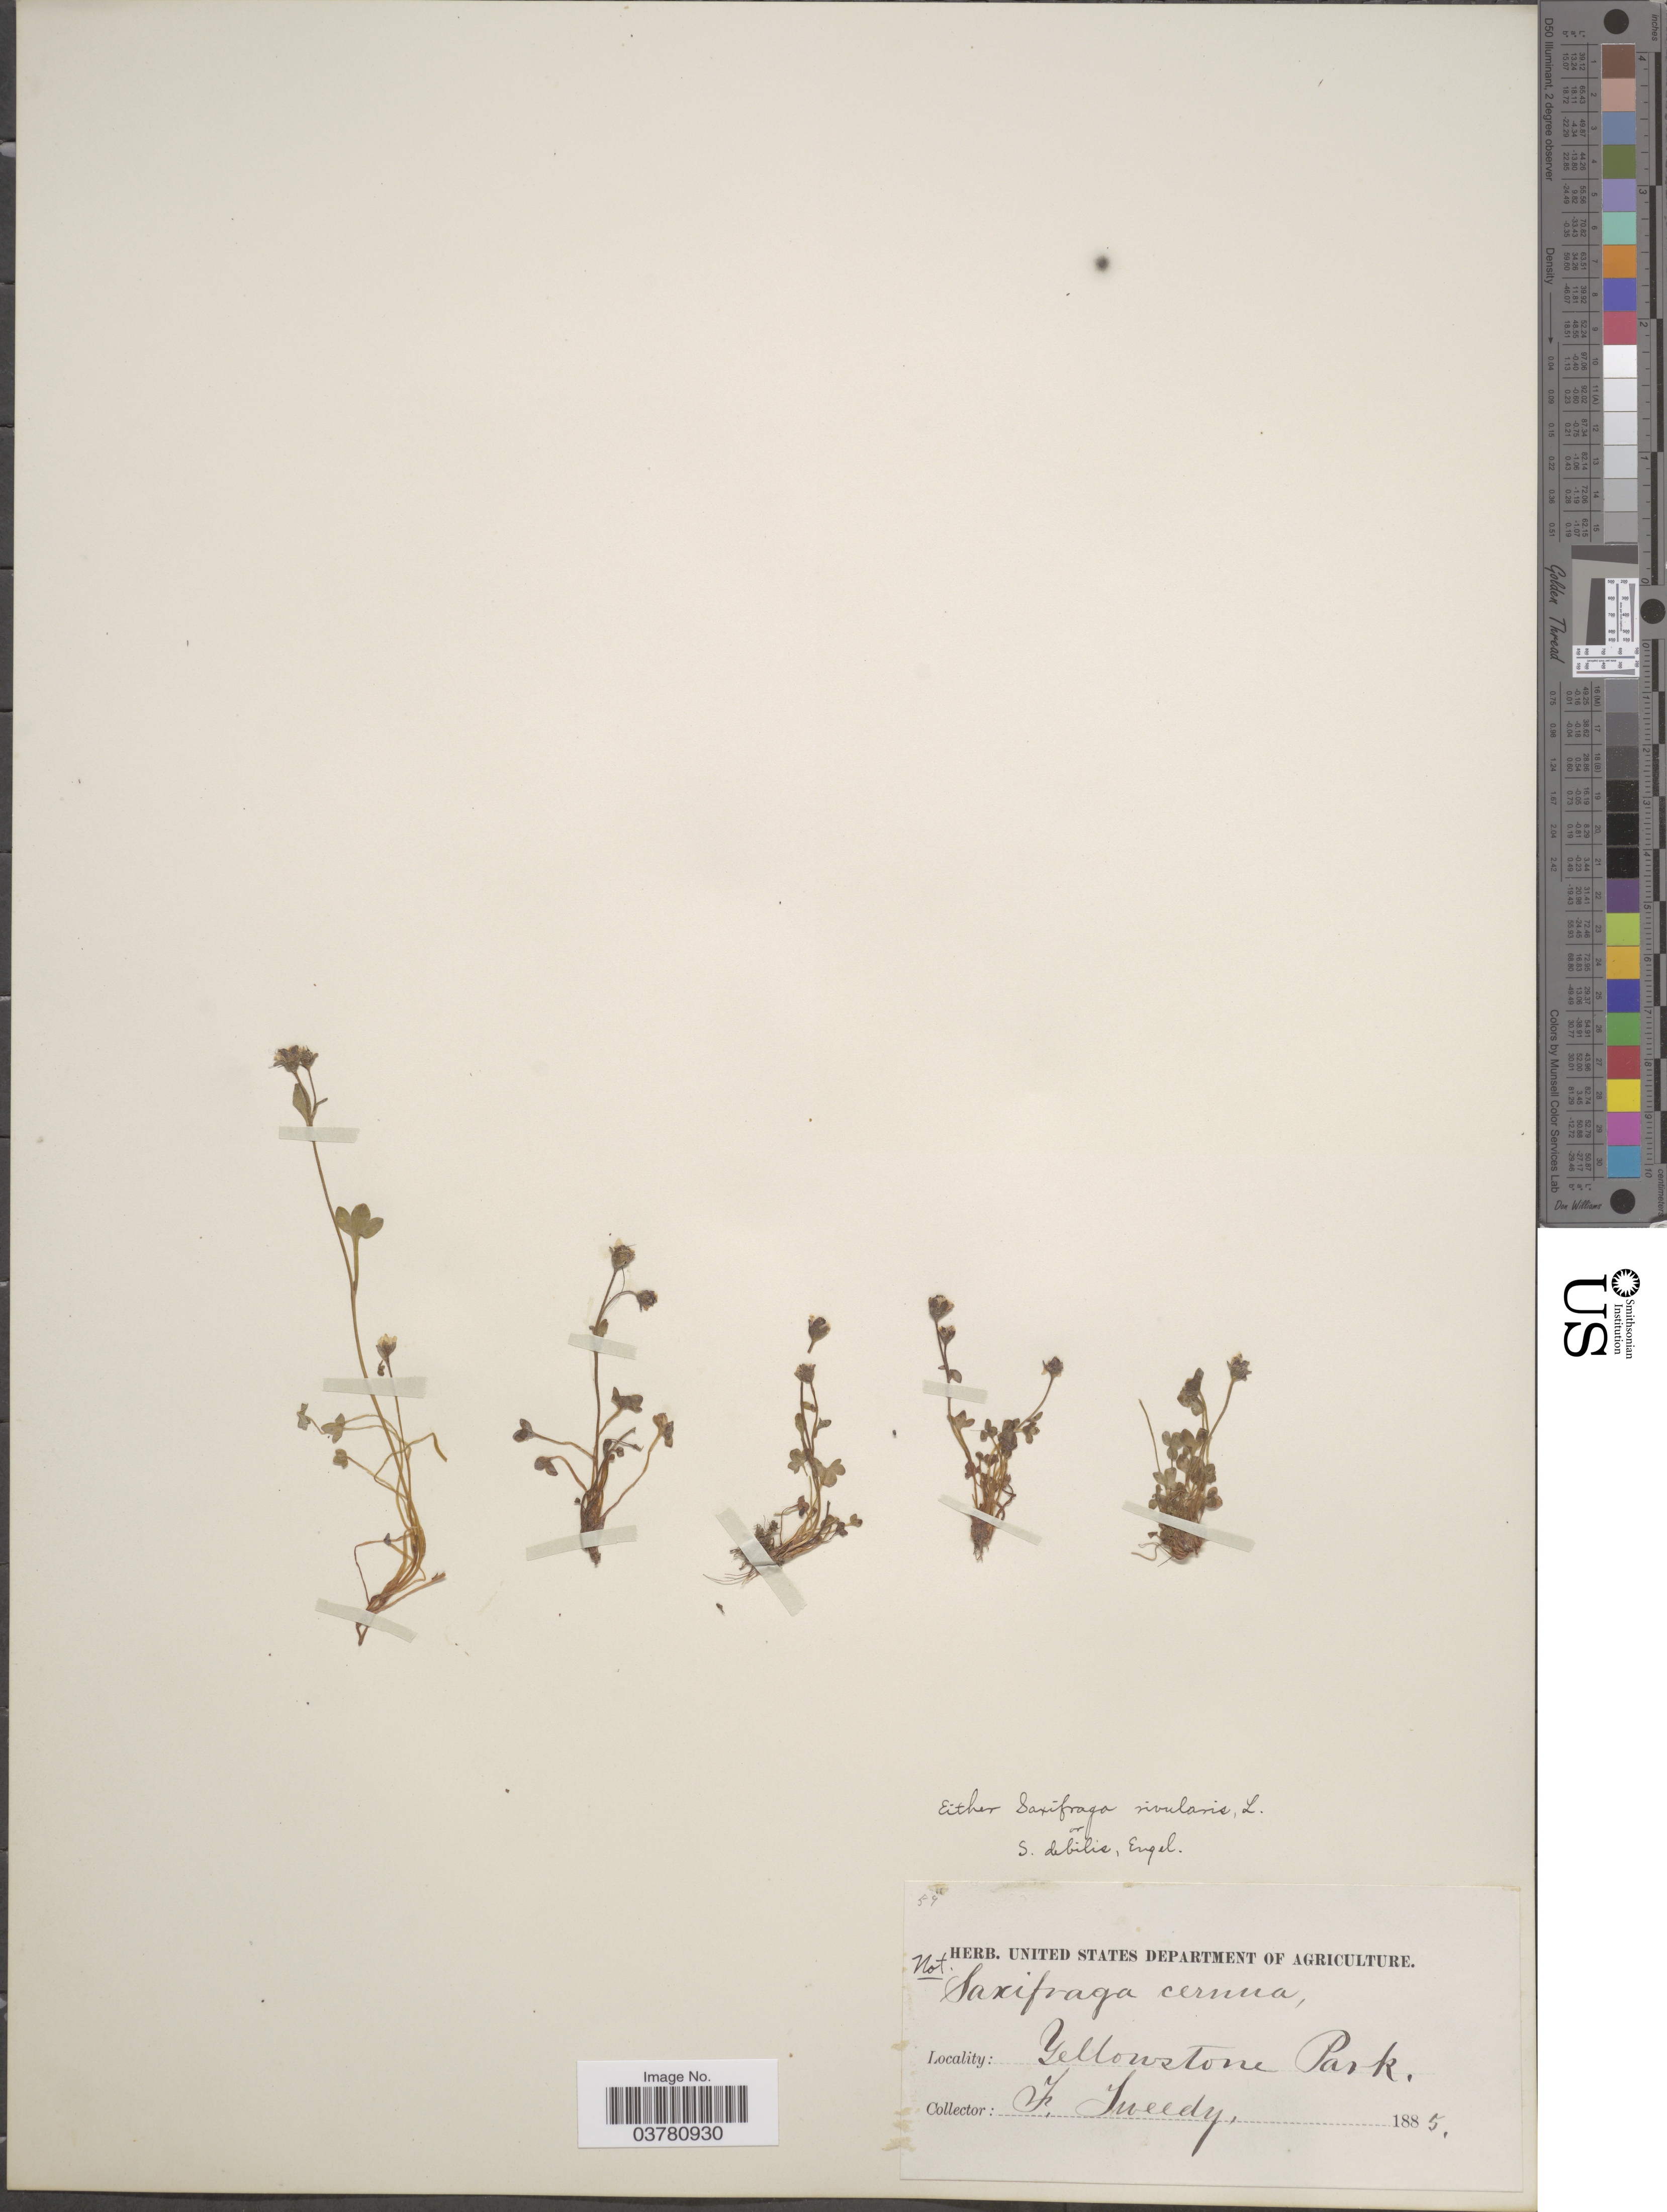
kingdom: Plantae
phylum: Tracheophyta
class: Magnoliopsida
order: Saxifragales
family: Saxifragaceae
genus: Saxifraga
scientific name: Saxifraga rivularis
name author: L.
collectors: F. Tweedy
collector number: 59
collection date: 1885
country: United States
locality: Yellowstone Park.